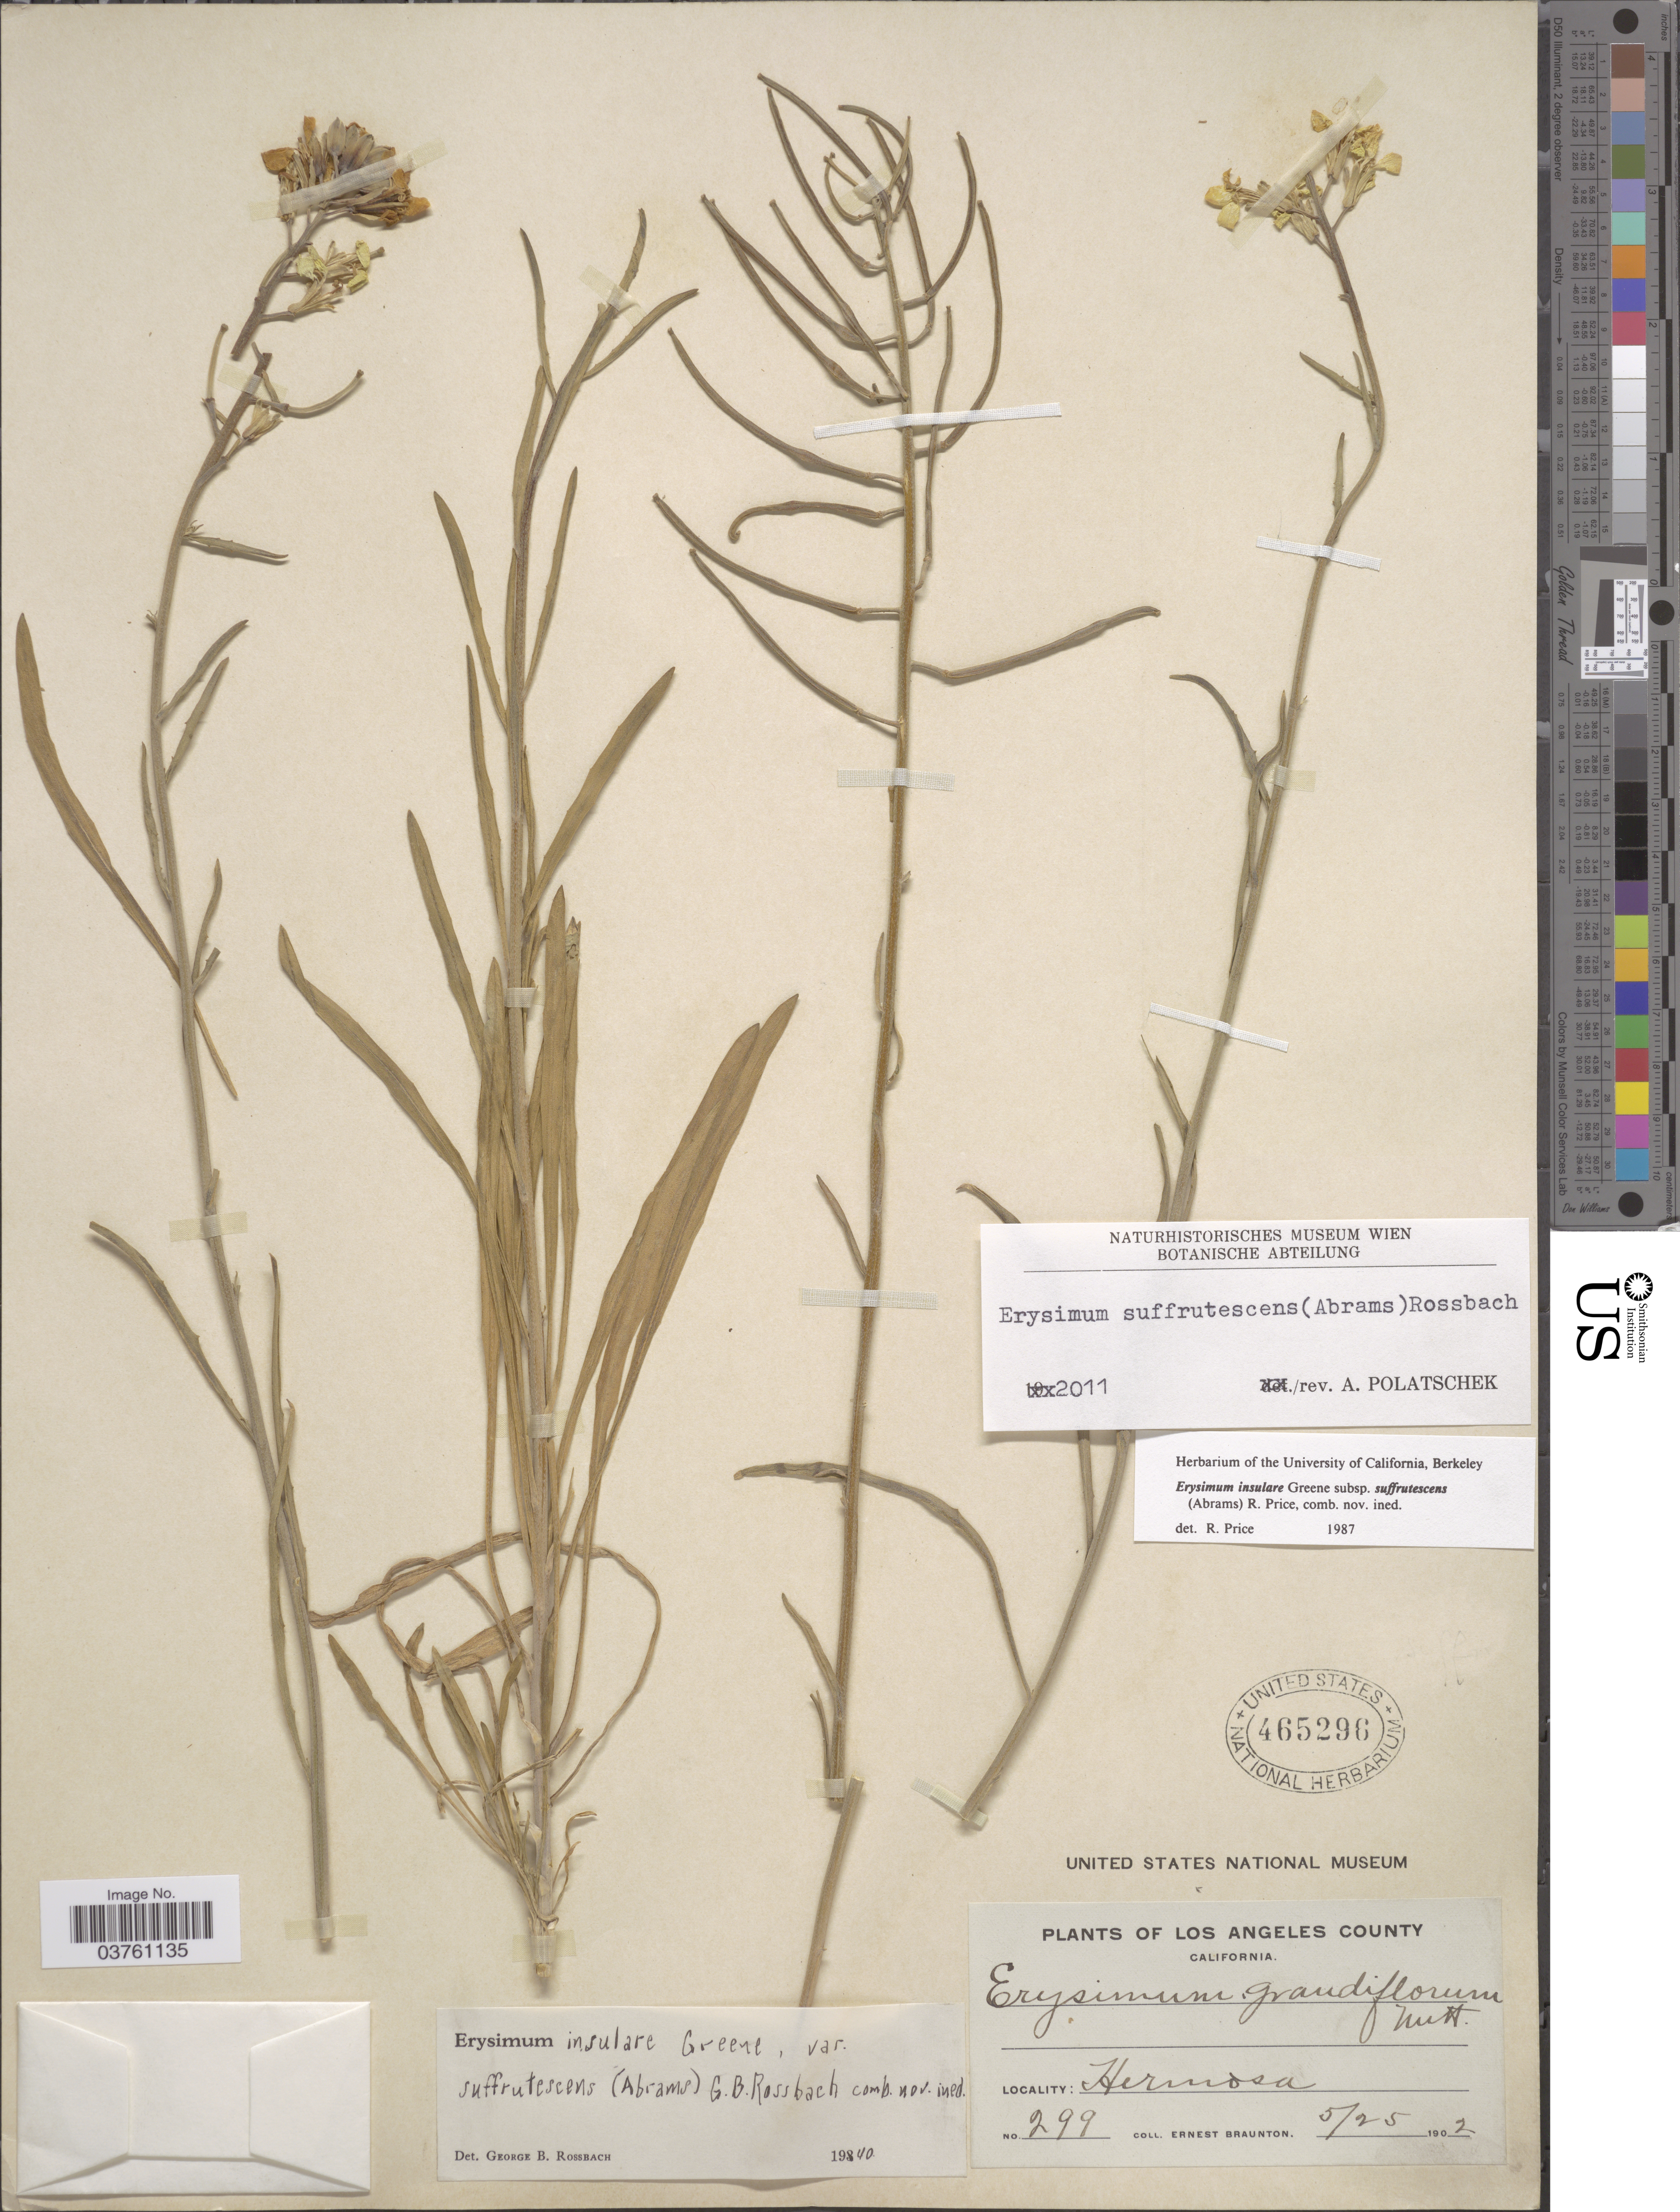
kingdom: Plantae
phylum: Tracheophyta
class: Magnoliopsida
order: Brassicales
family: Brassicaceae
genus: Erysimum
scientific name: Erysimum suffrutescens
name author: (Abrams) Rossbach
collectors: E. Braunton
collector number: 299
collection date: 1902-05-25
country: United States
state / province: California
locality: Hermosa.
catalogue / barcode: US 465296